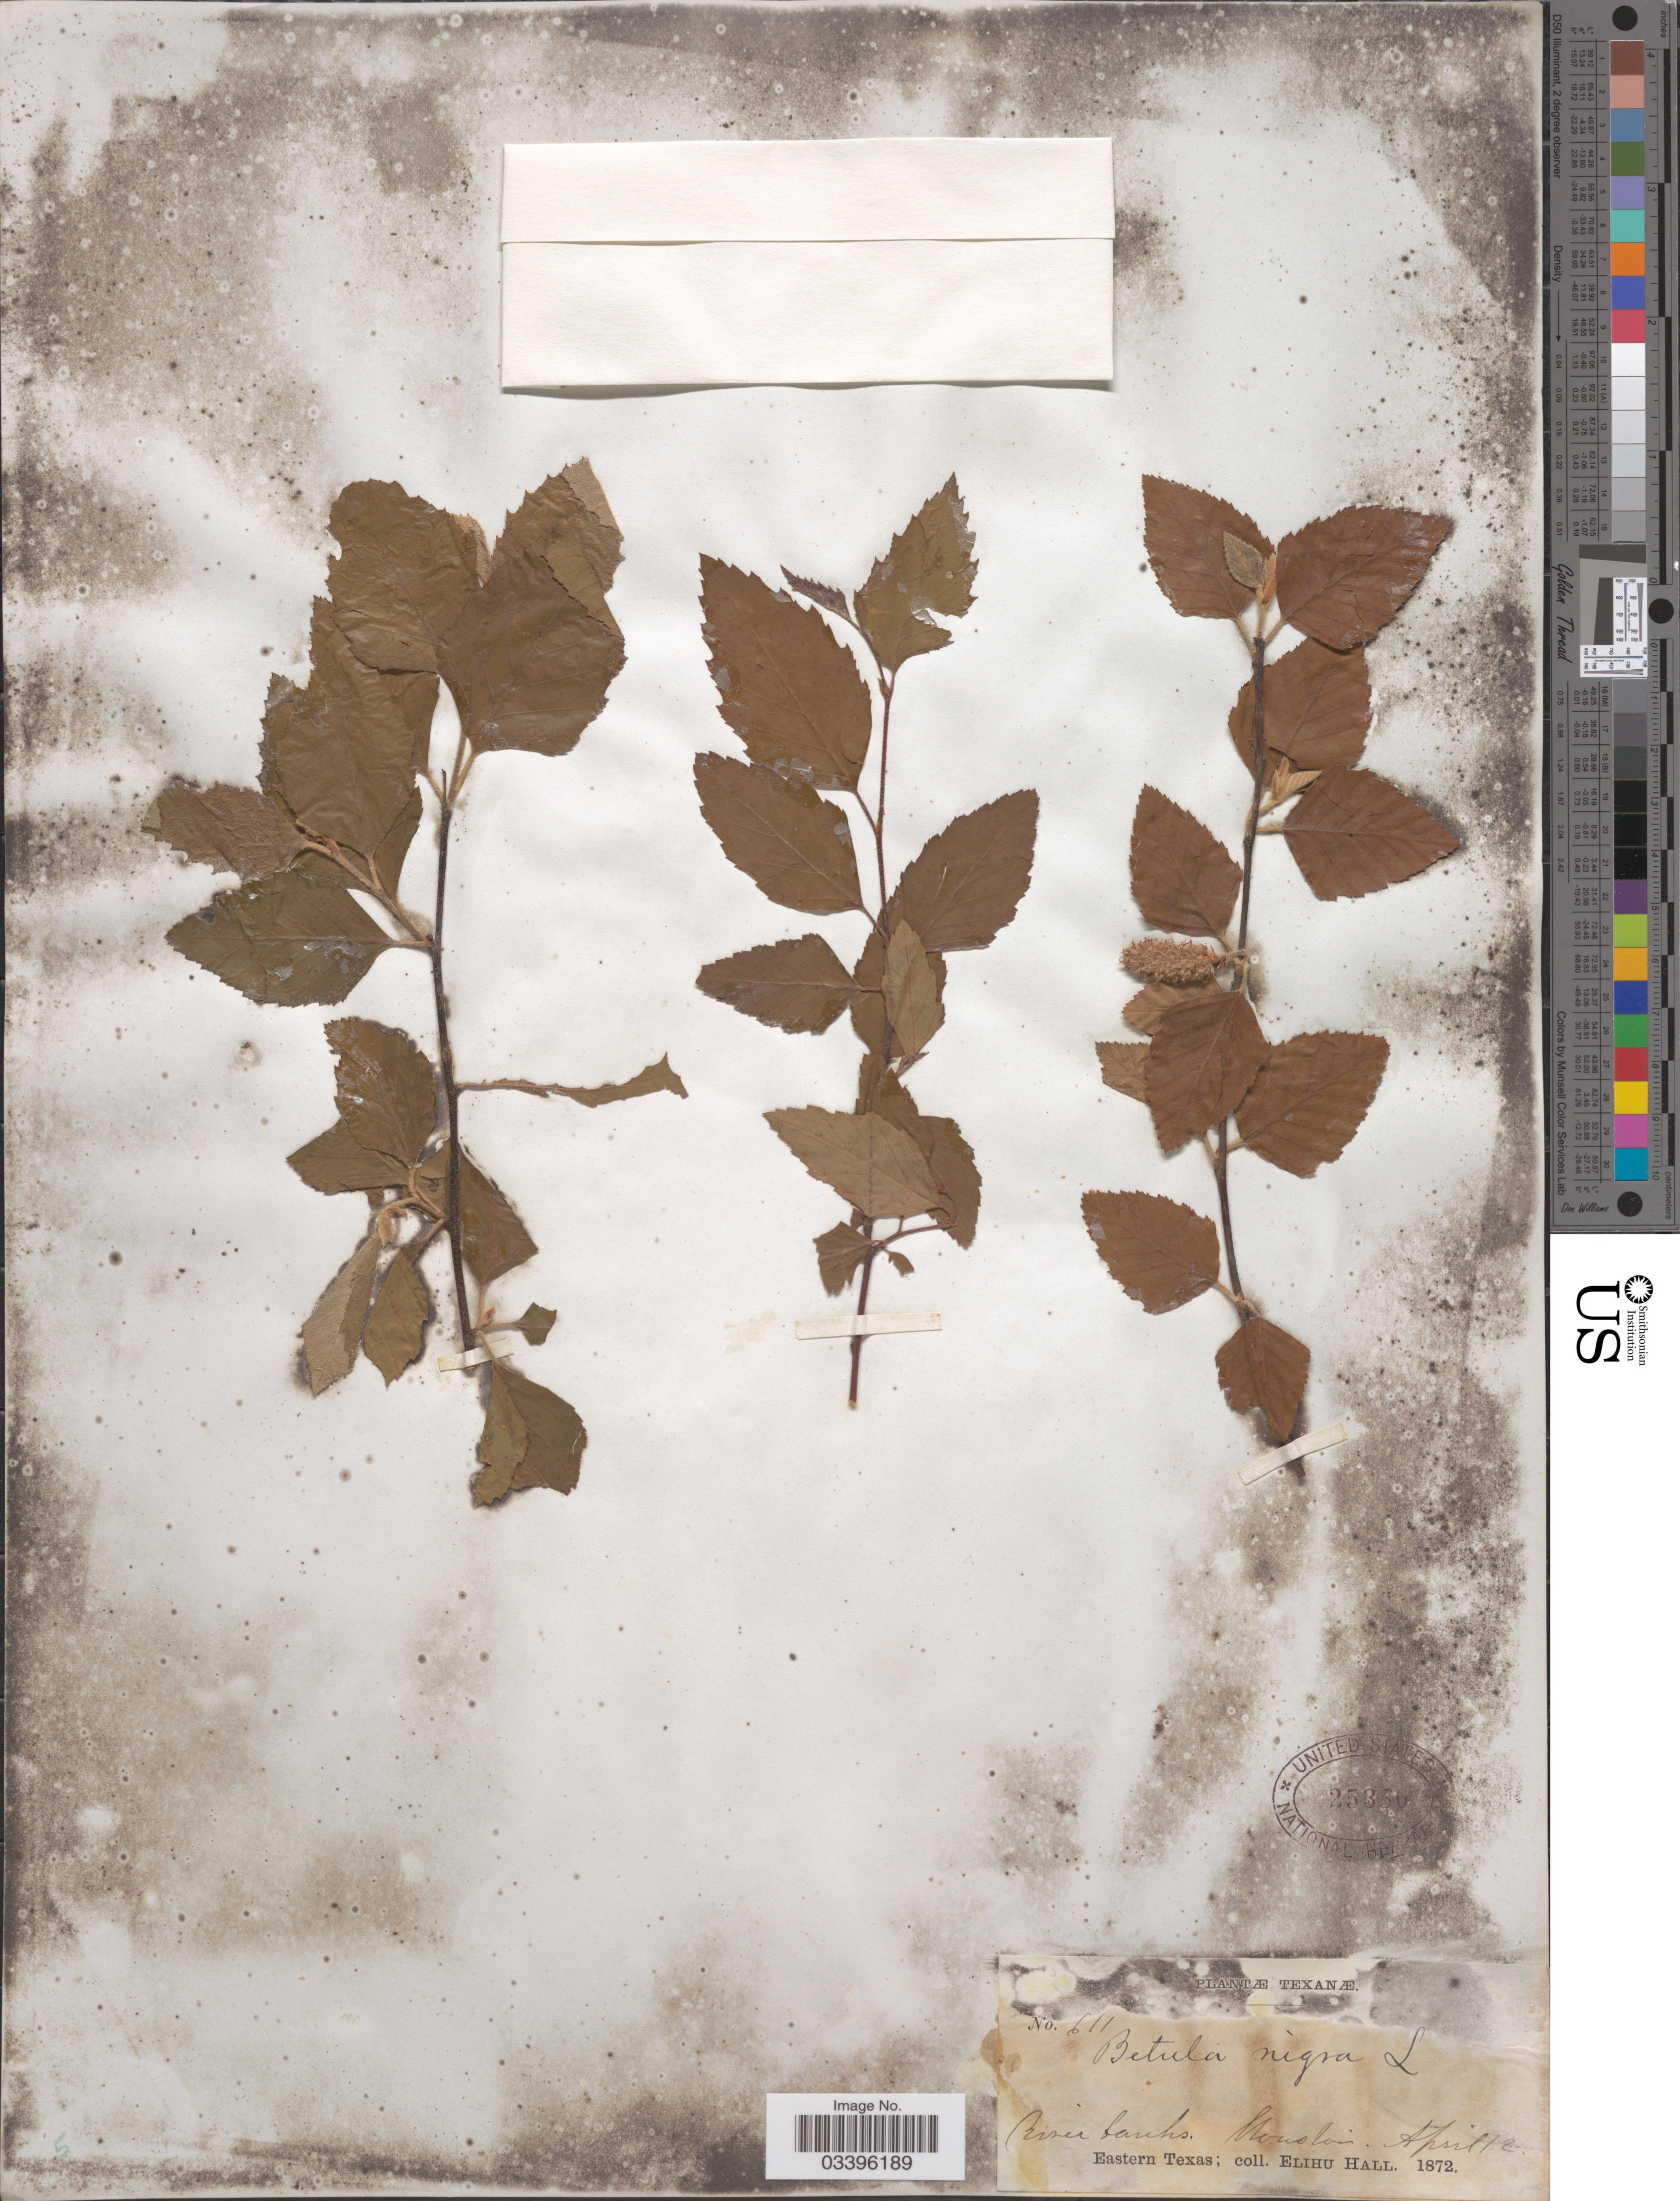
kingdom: Plantae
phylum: Tracheophyta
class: Magnoliopsida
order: Fagales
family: Betulaceae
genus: Betula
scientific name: Betula nigra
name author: L.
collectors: E. Hall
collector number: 611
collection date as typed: Transcribed d/m/y: /4/12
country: United States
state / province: Texas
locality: River banks. Houston. Eastern Texas.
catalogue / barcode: US 25350